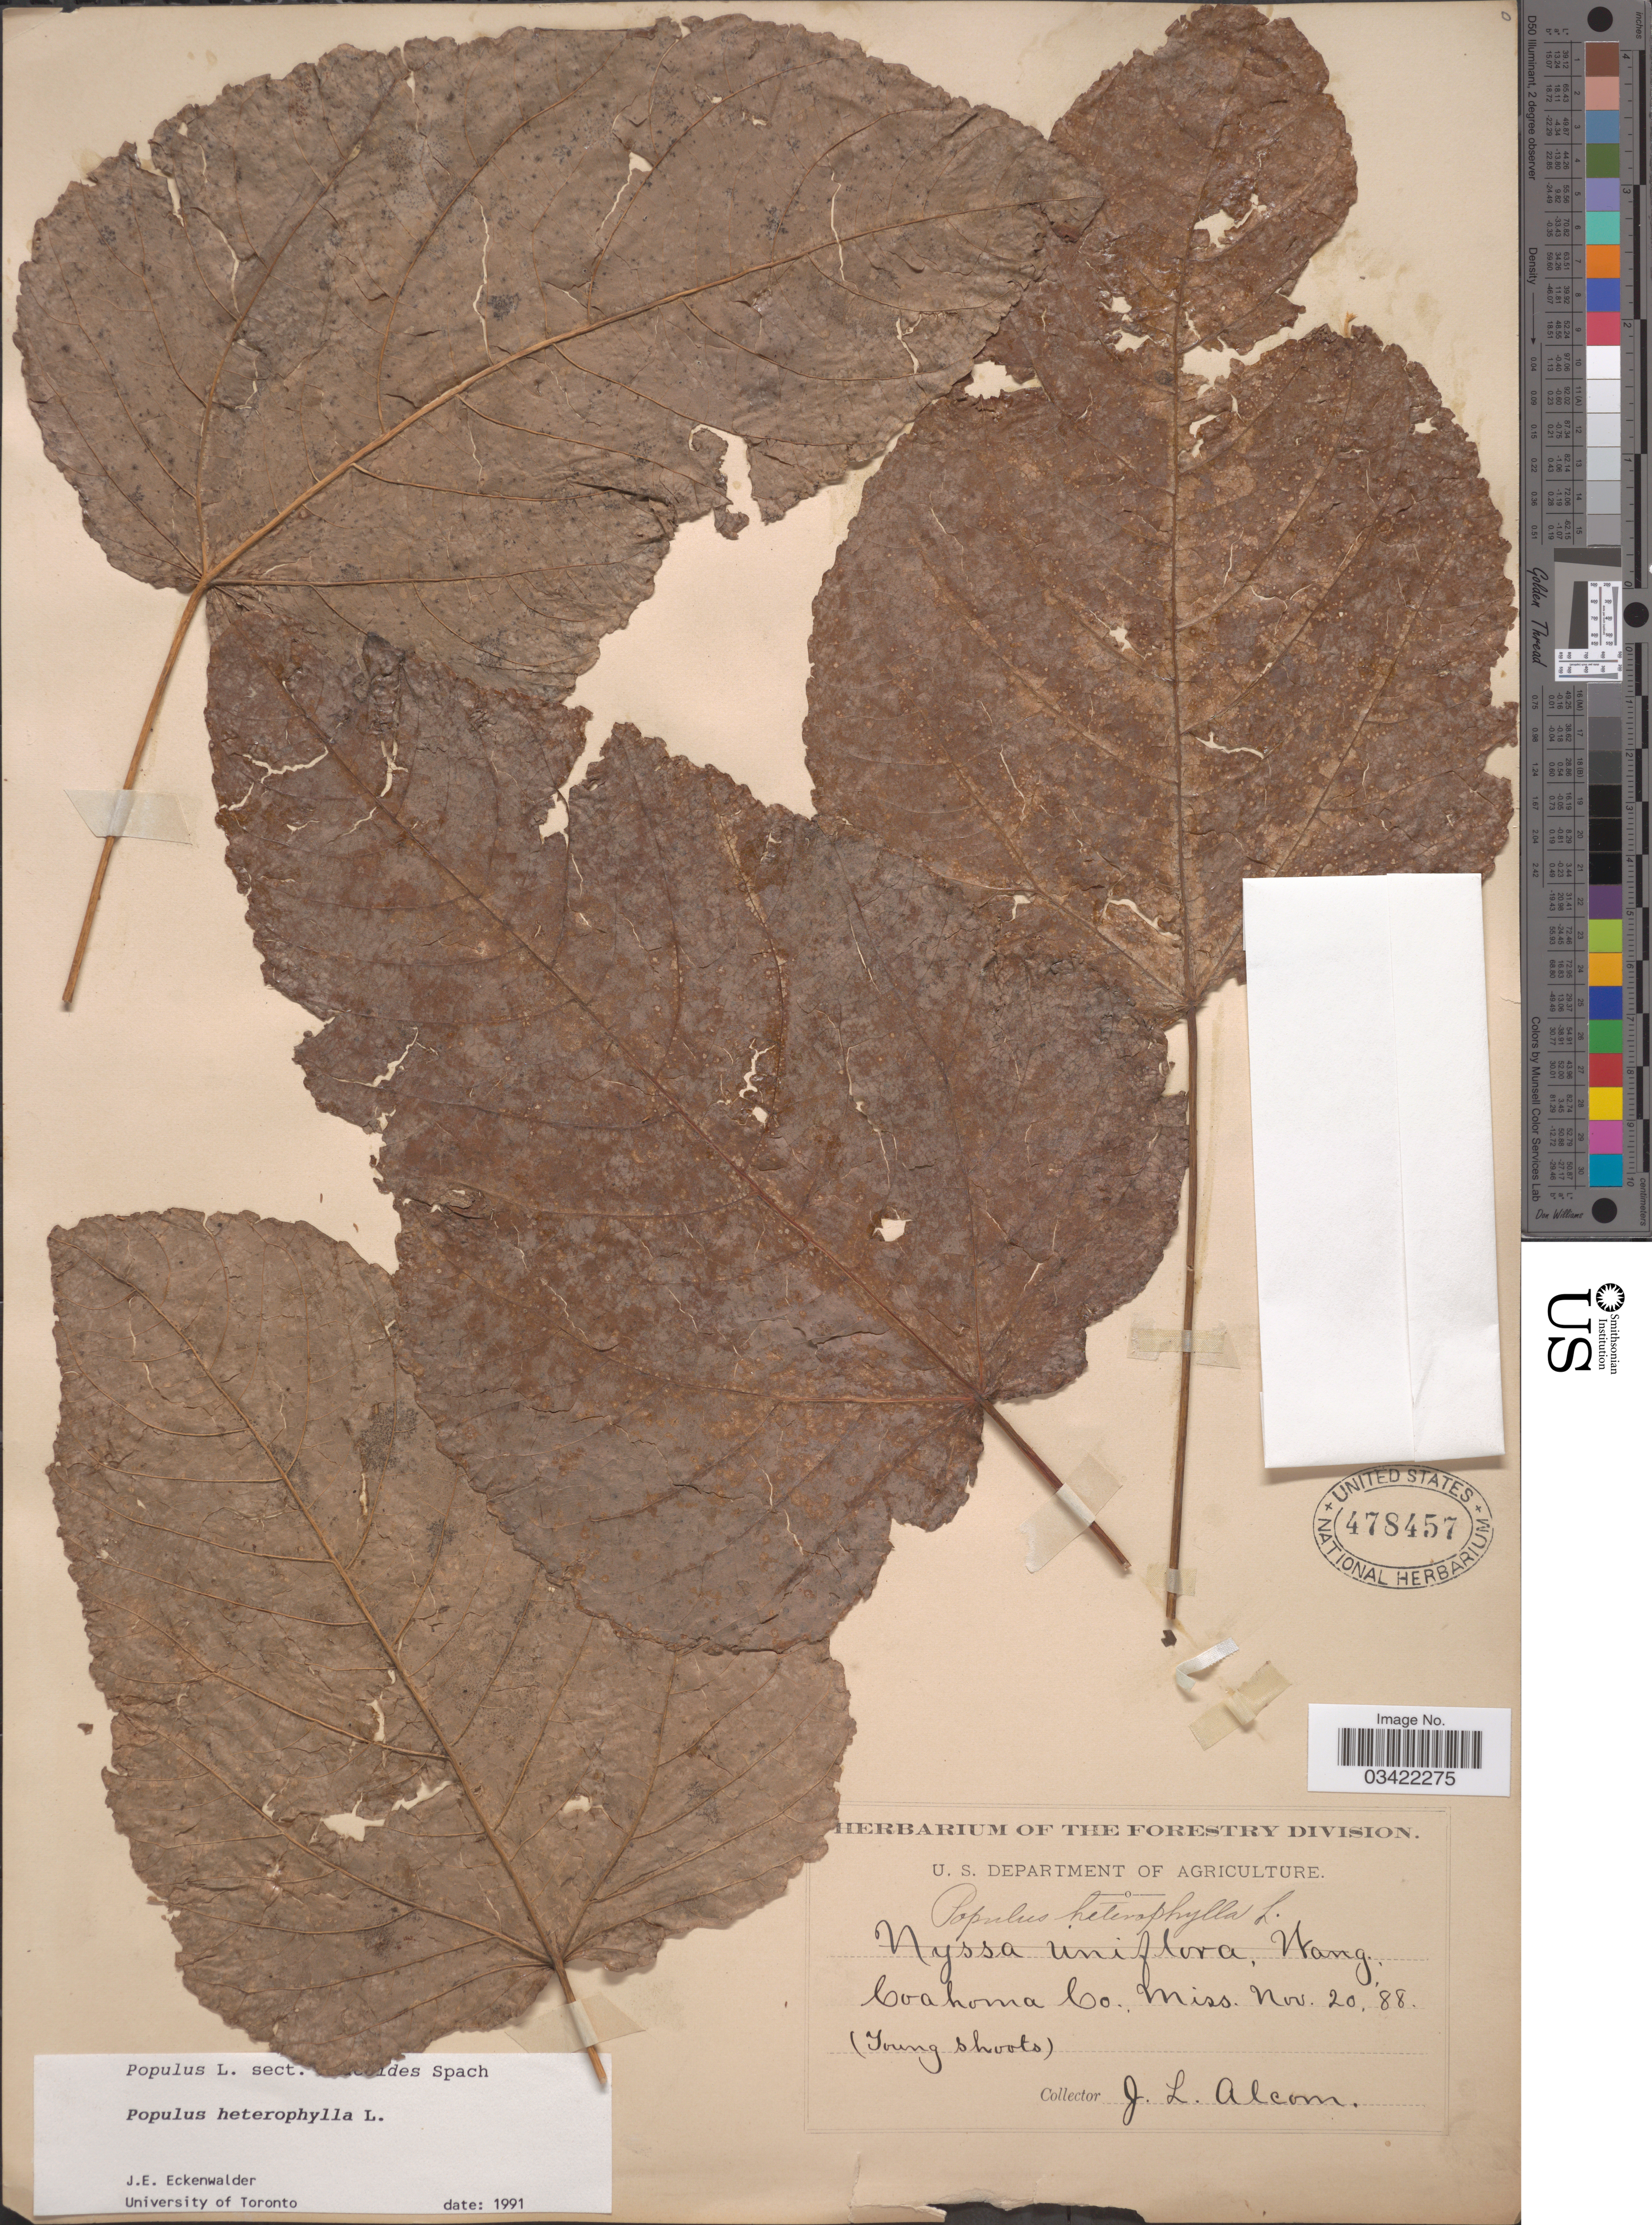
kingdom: Plantae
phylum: Tracheophyta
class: Magnoliopsida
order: Malpighiales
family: Salicaceae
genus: Populus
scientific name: Populus heterophylla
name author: L.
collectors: J. Alcom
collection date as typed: Transcribed d/m/y: 20/11/88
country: United States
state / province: Mississippi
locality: Coahoma Co.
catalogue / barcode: US 478457